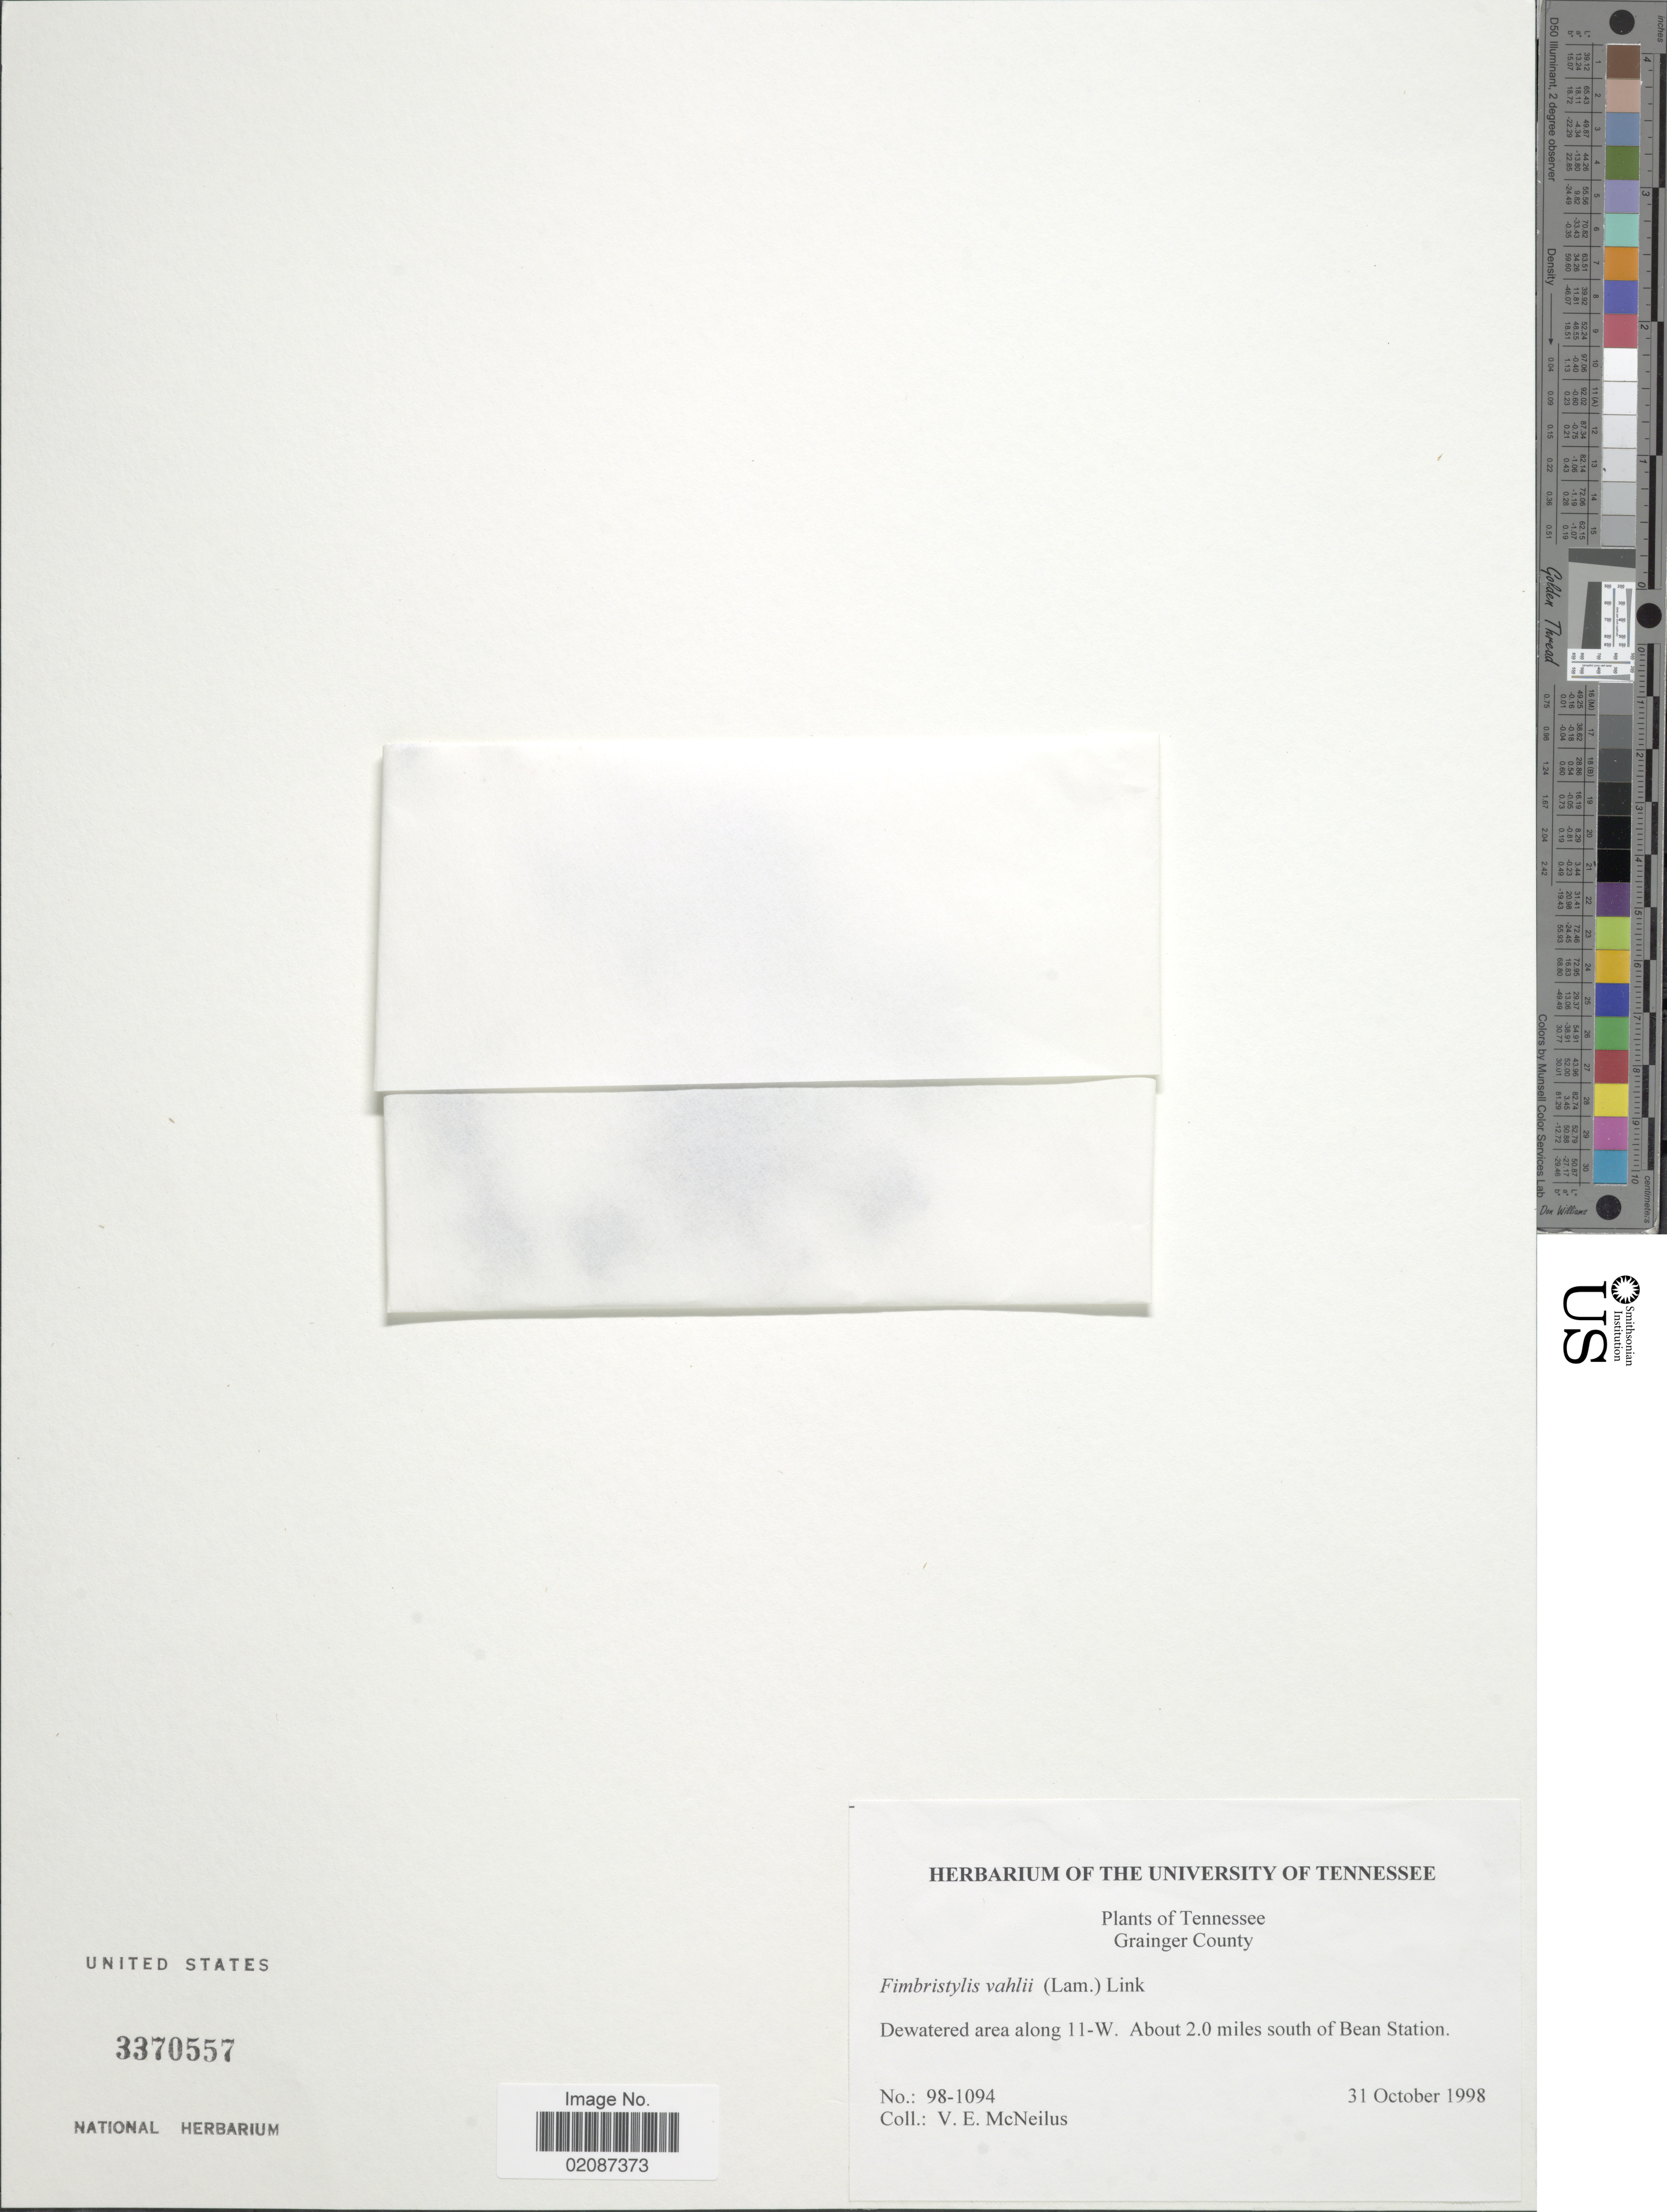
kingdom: Plantae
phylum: Tracheophyta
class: Liliopsida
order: Poales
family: Cyperaceae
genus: Fimbristylis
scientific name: Fimbristylis vahlii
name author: (Lam.) Link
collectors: V. Mcneilus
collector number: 98/1094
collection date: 1998-10-31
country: United States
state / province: Tennessee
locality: Grainger County: dewatered area along 11-W, about 2.0 miles south of Bean Station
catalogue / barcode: US 3370557